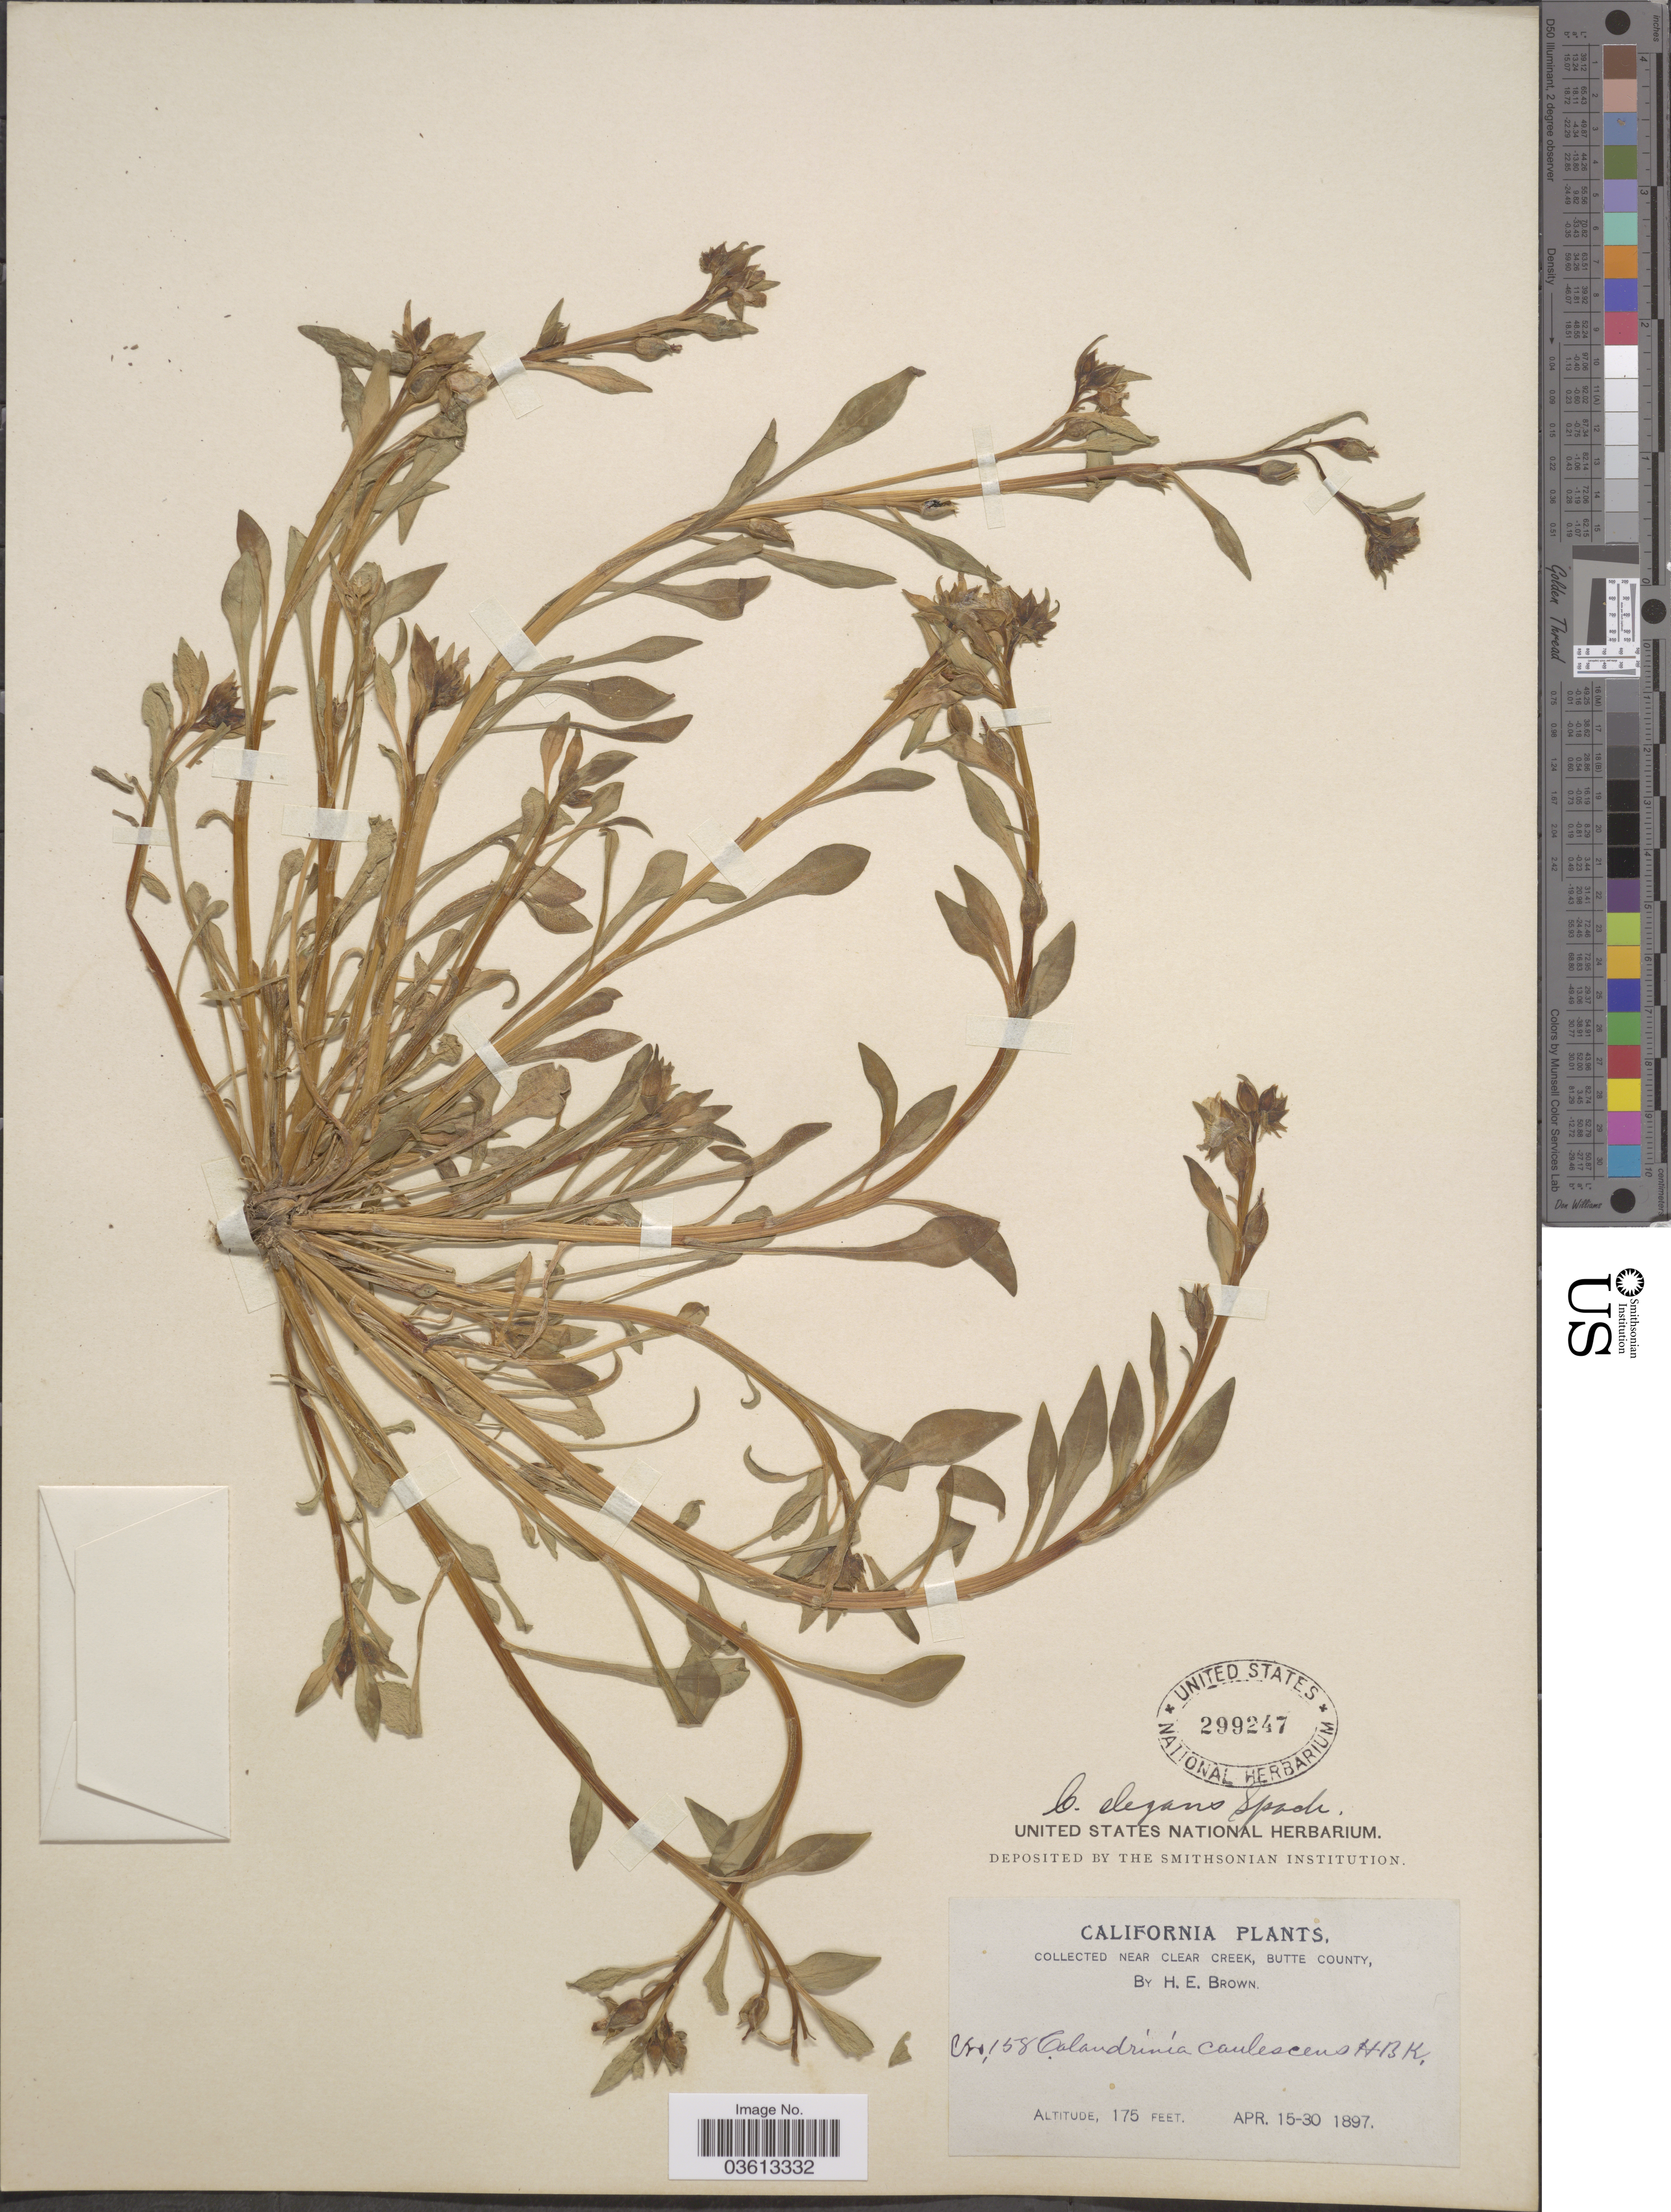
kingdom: Plantae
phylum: Tracheophyta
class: Magnoliopsida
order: Caryophyllales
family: Montiaceae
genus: Calandrinia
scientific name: Calandrinia ciliata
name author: (Ruiz & Pav.) DC.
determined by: Strong, Mark T., (BOT), Smithsonian Institution - National Museum of Natural History (UNITED STATES)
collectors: H. E. Brown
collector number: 158*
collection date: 1897-04-15/1897-04-30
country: United States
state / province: California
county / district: Butte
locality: Near Clear Creek, Butte County.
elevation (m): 53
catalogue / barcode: US 299247